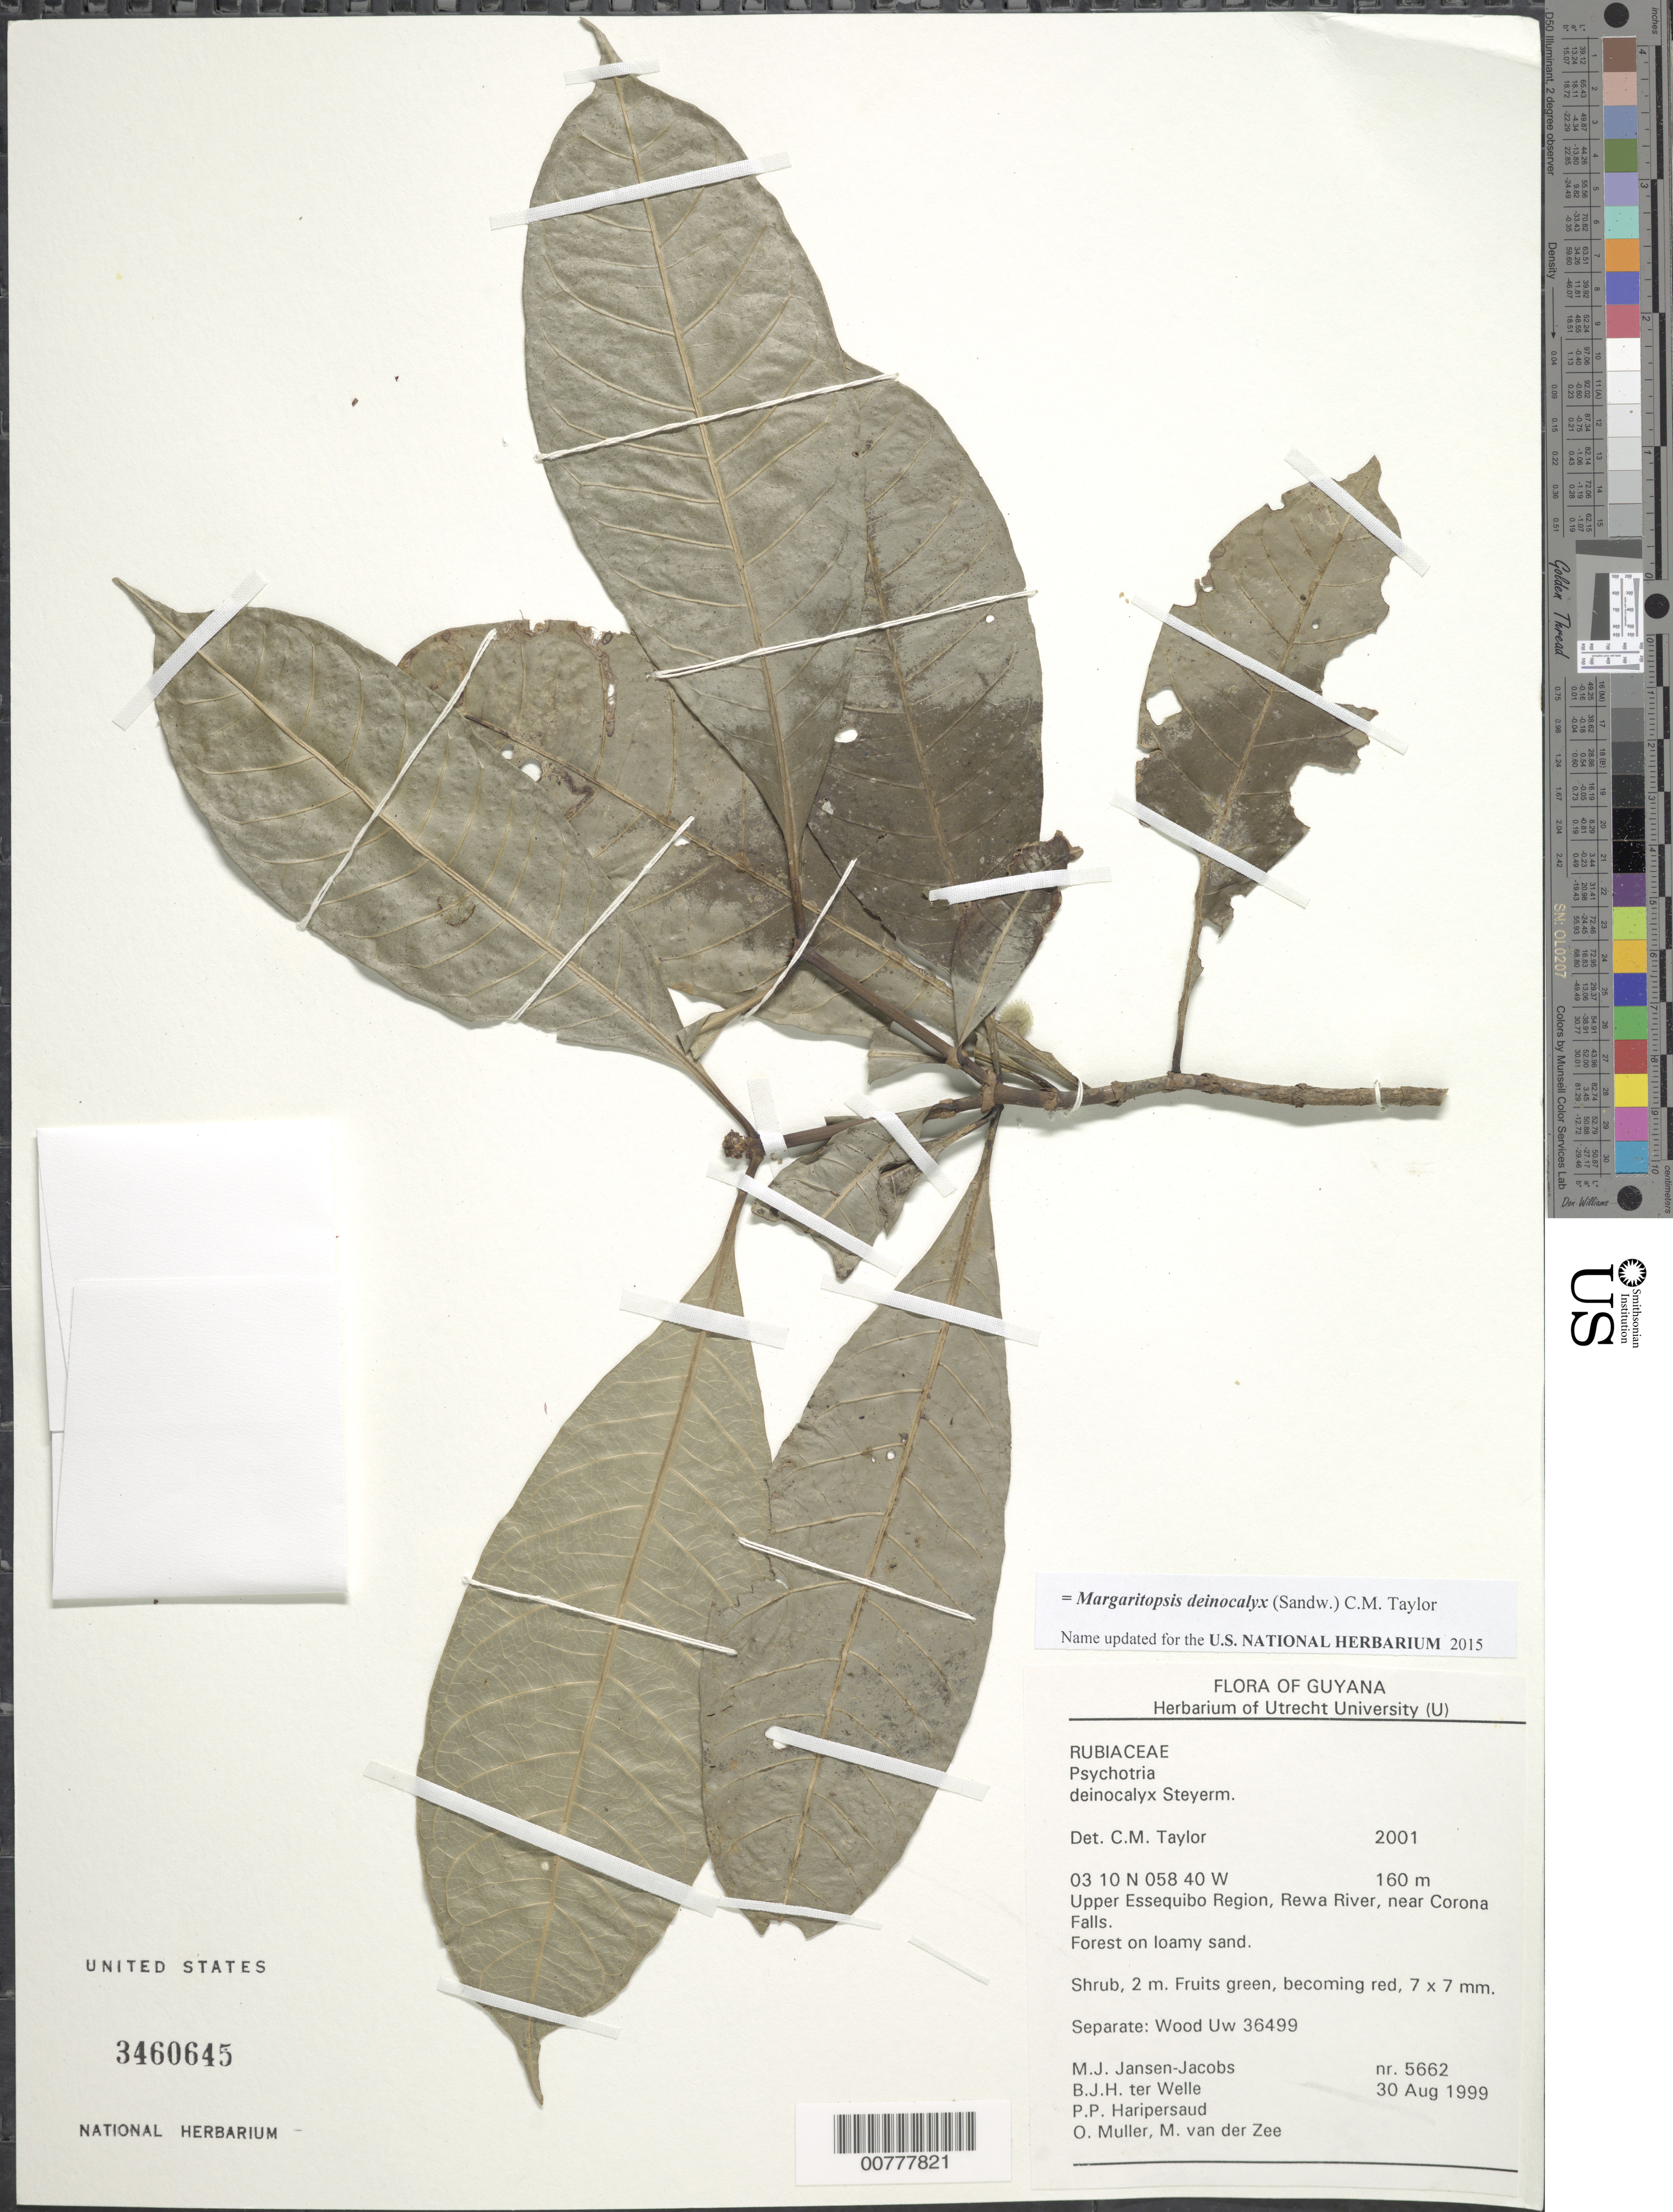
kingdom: Plantae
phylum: Tracheophyta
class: Magnoliopsida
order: Gentianales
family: Rubiaceae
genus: Psychotria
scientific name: Psychotria deinocalyx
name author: Sandwith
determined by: Taylor, Charlotte M.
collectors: M. J. Jansen-Jacobs, B. Welle, P. Haripersaud, O. Muller & M. van der Zee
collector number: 5662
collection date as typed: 30-Aug-99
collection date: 1999-08-30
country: Guyana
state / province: U. Takutu-U. Essequibo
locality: Rewa River, near Corona Falls, Upper Essequibo Region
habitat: Forest on loamy sand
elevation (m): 160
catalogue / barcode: US 3460645